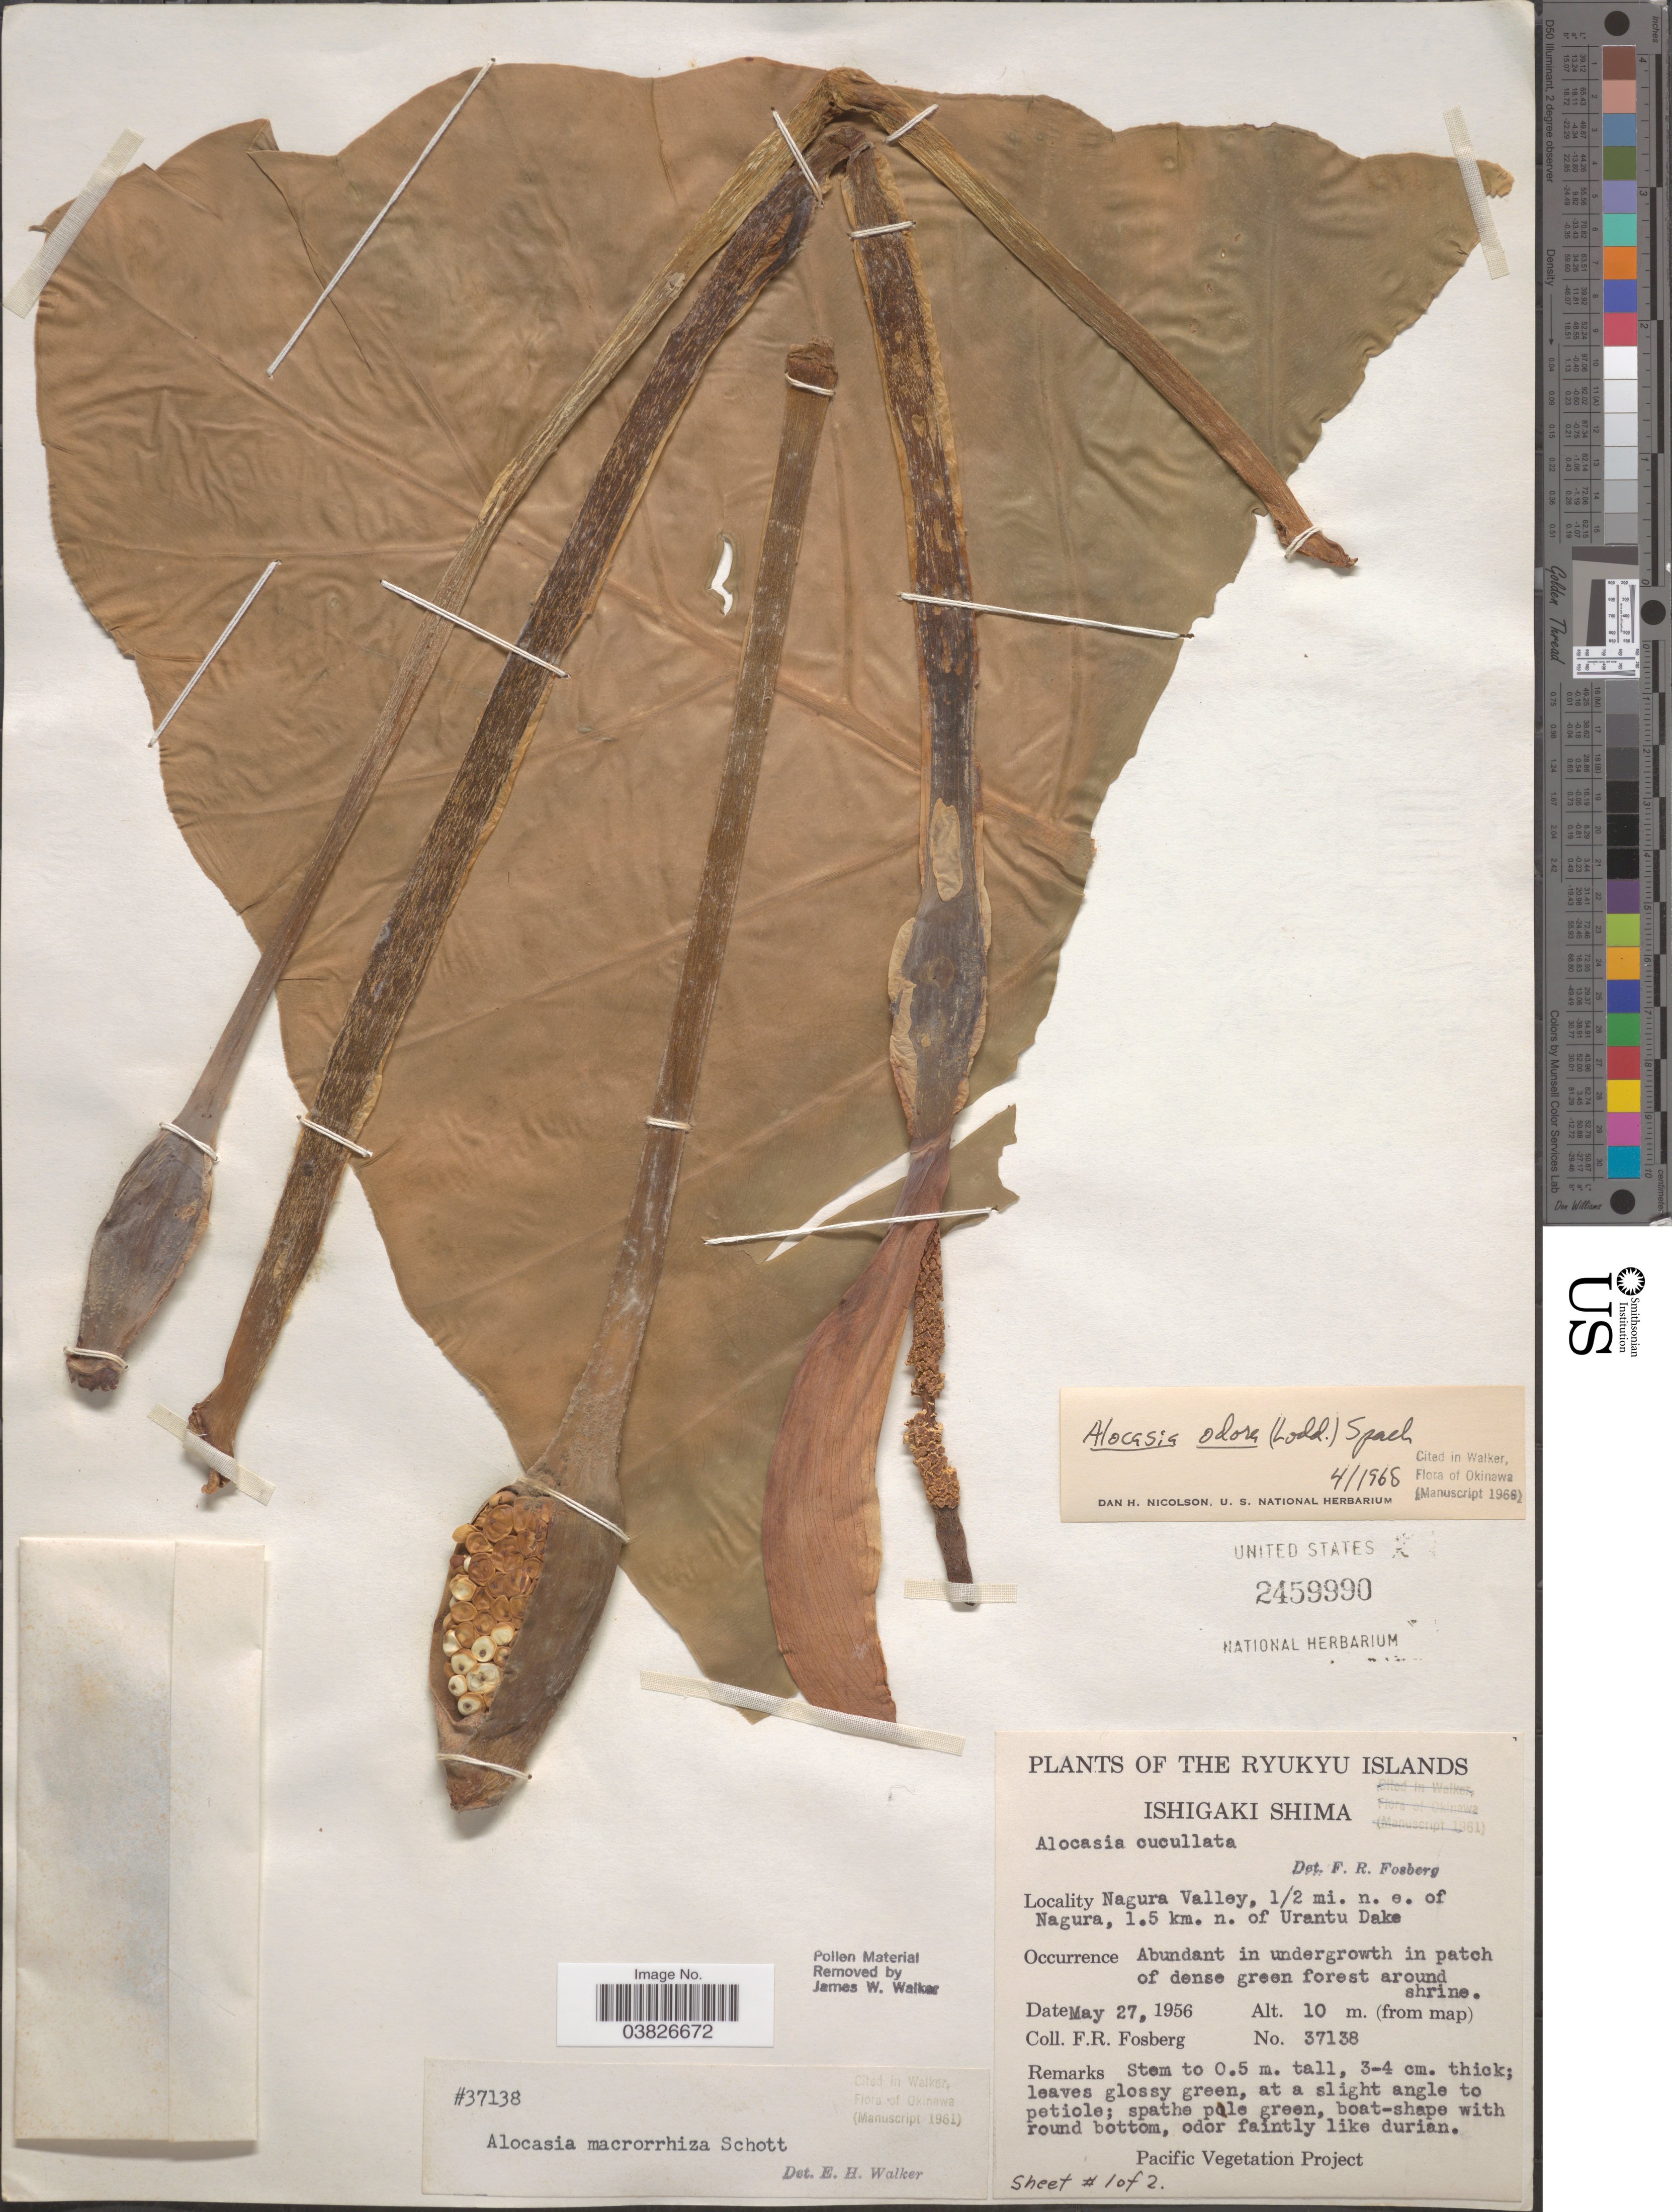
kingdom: Plantae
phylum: Tracheophyta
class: Liliopsida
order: Alismatales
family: Araceae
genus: Alocasia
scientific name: Alocasia odora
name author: (Roxb. ex Lodd. et al.) Spach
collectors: F. R. Fosberg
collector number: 37138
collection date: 1956-05-27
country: Japan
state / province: Okinawa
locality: The Ryukyu Islands. Ishigaki Shima. Nagura Valley, 1/2 mi. n.e. of Nagura, 1.5 km. n. of Urantu Dake.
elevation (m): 10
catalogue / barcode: US 2459990